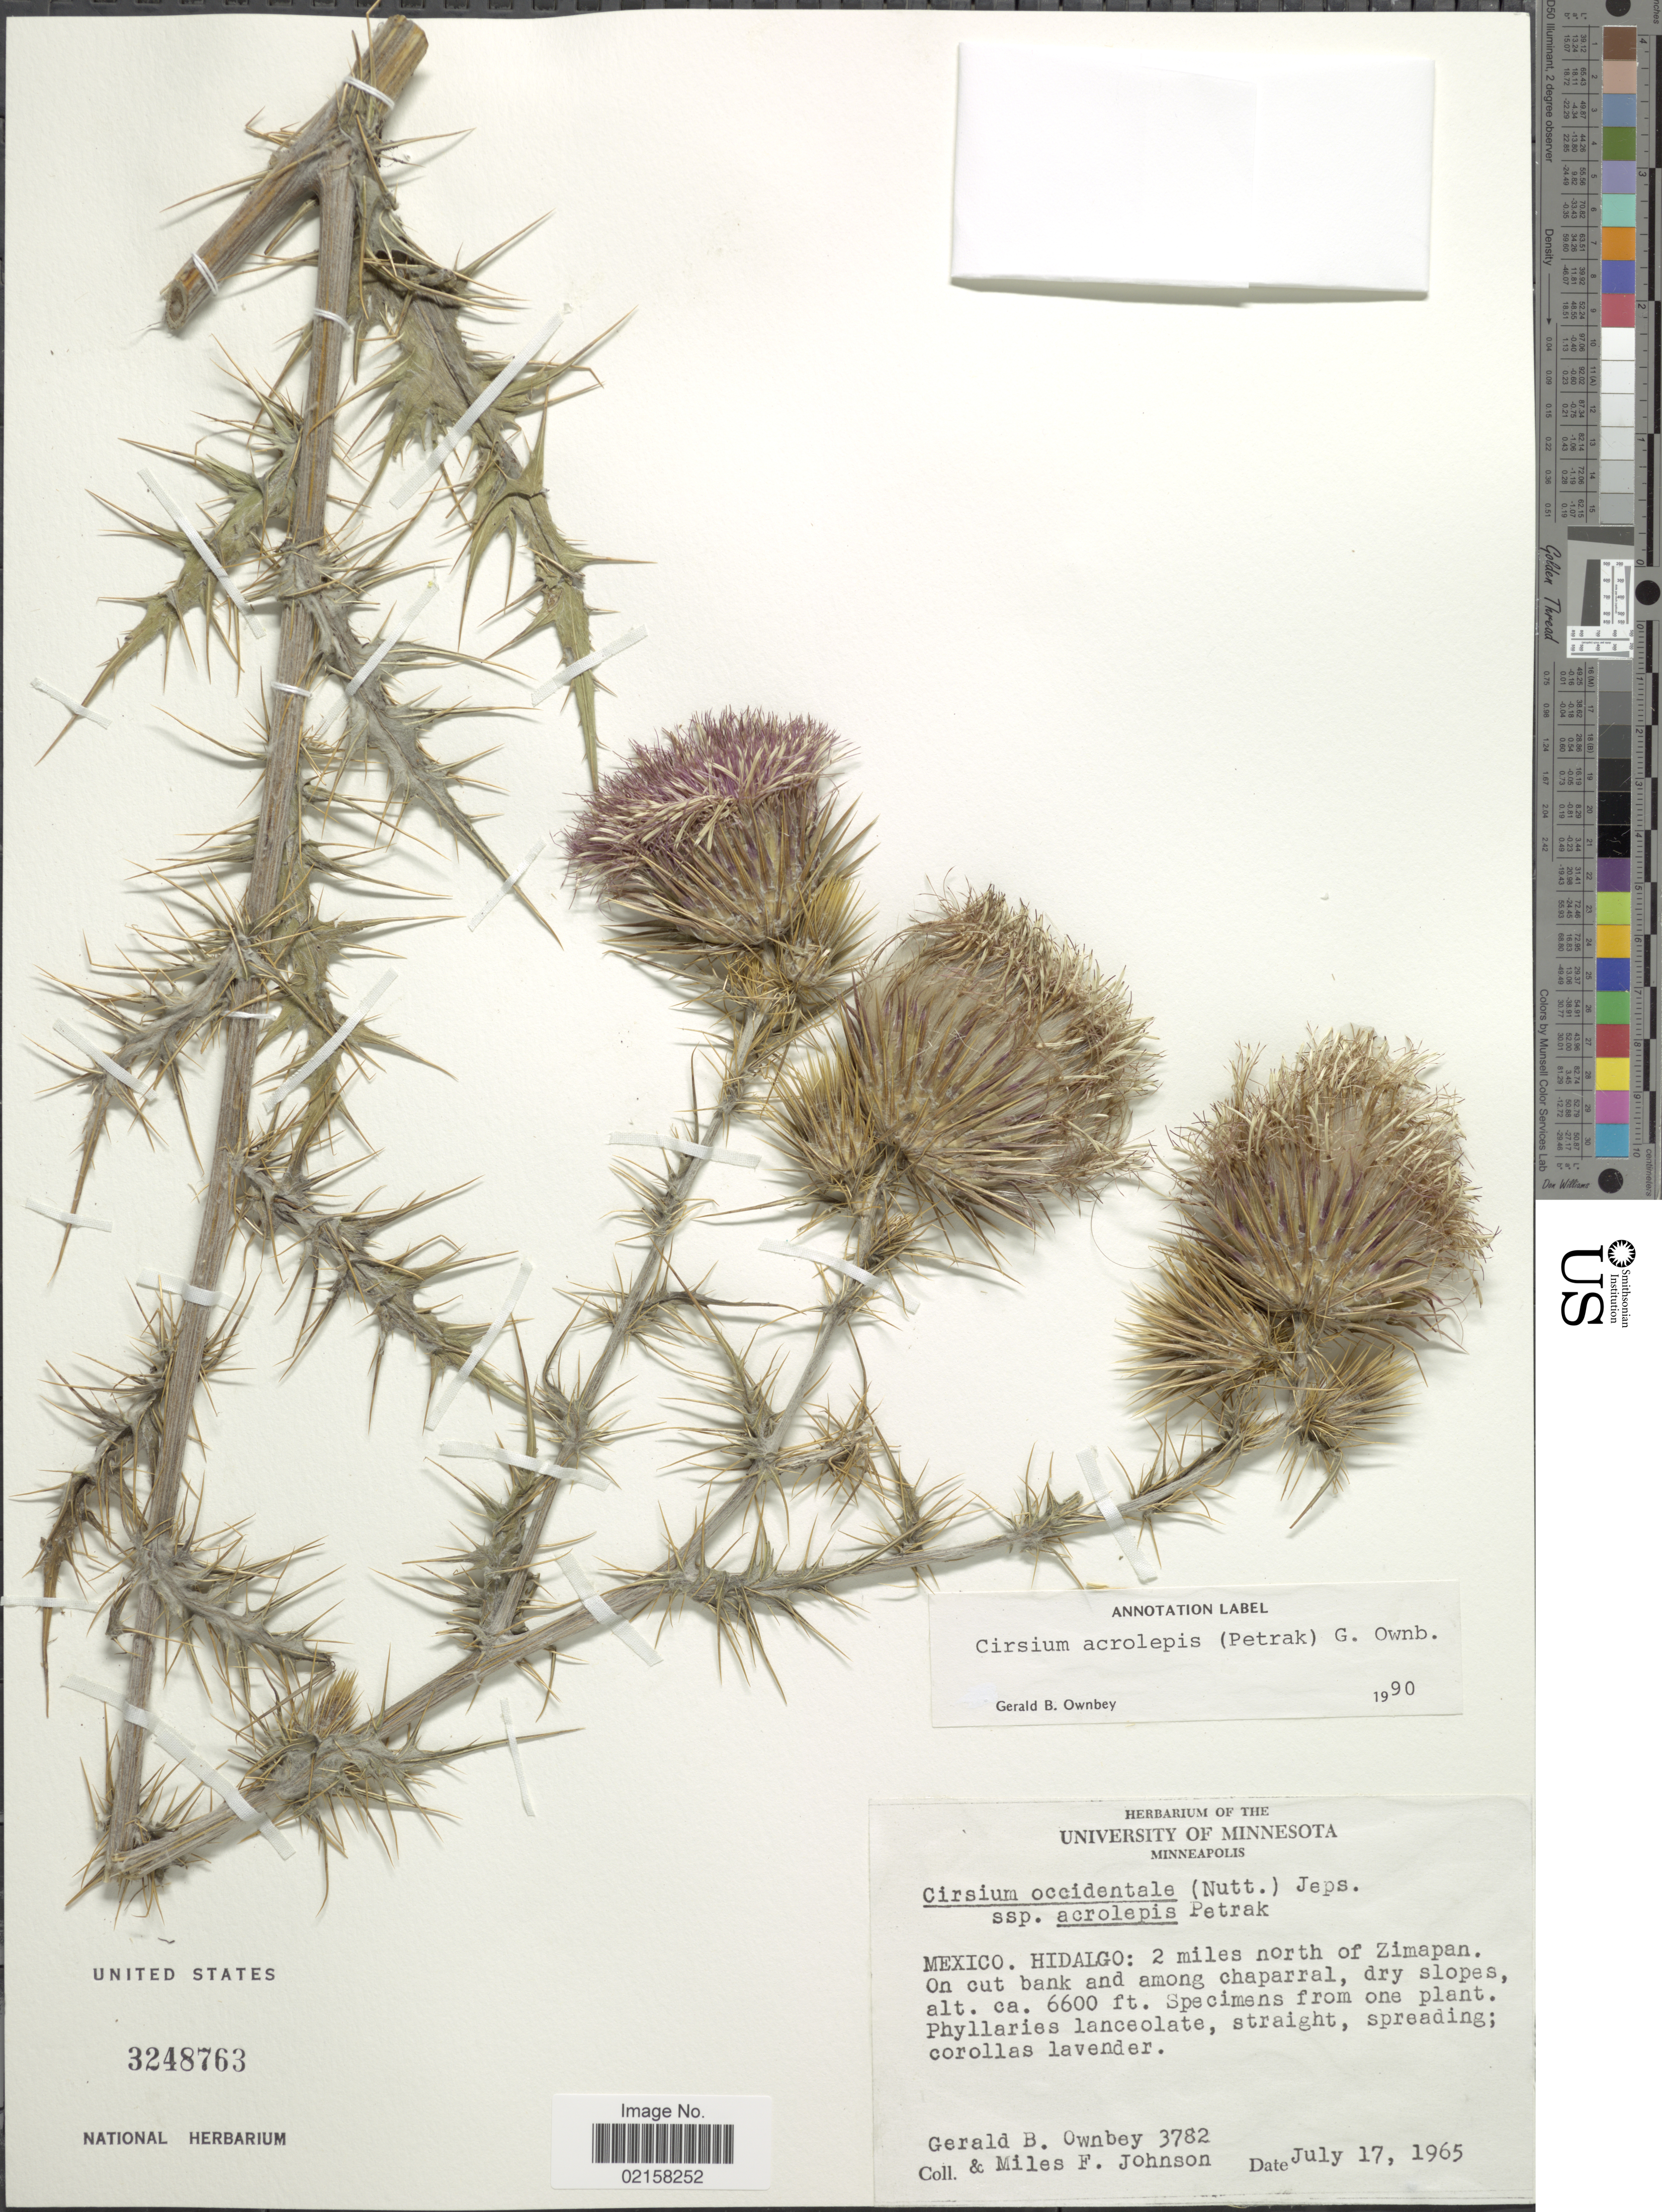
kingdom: Plantae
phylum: Tracheophyta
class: Magnoliopsida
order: Asterales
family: Asteraceae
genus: Cirsium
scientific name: Cirsium acrolepis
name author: (Petr.) G.B. Ownbey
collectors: G. B. Ownbey & M. F. Johnson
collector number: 3782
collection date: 1965-07-17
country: Mexico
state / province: Hidalgo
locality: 2 miles north of Zimapan, on cut bank and among chaparral, dry slopes.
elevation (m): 2012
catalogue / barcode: US 3248763